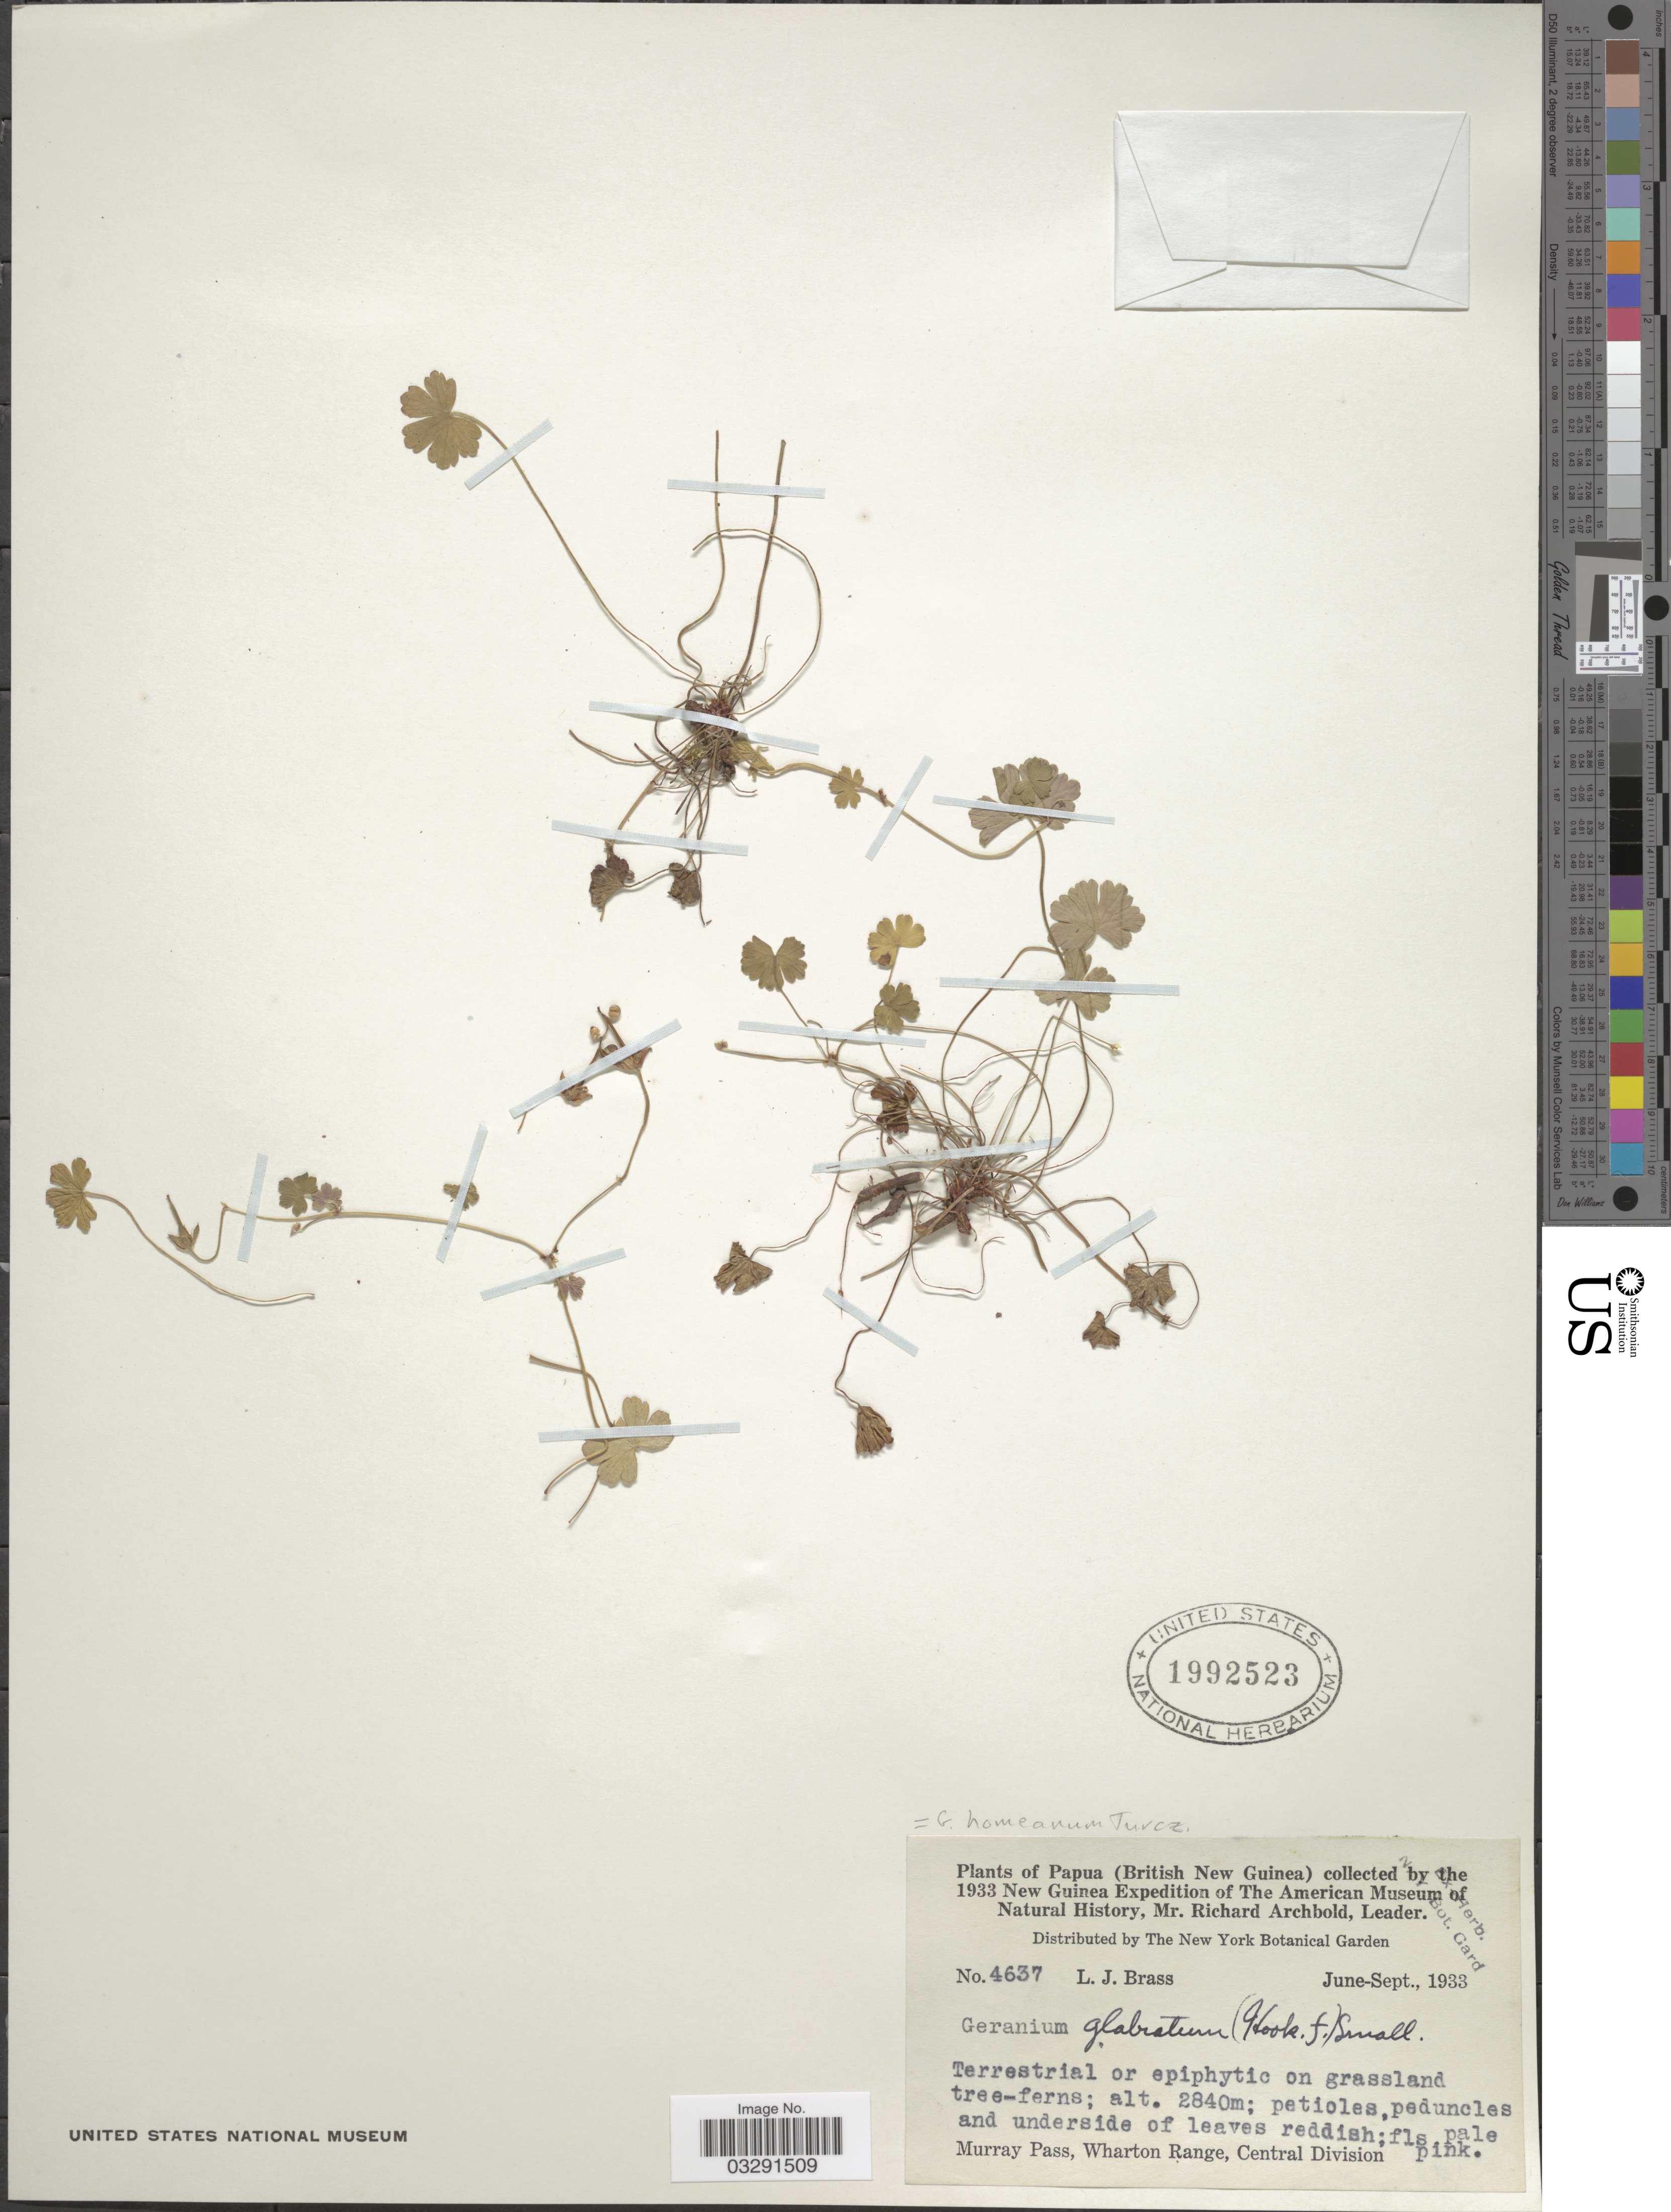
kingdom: Plantae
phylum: Tracheophyta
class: Magnoliopsida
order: Geraniales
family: Geraniaceae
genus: Geranium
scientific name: Geranium homeanum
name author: Turcz.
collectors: L. J. Brass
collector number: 4637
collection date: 1933-06/1933-09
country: Papua New Guinea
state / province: Central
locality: Papua (British New Guinea). Murray Pass, Wharton Range, Central Division.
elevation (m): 2840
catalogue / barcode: US 1992523